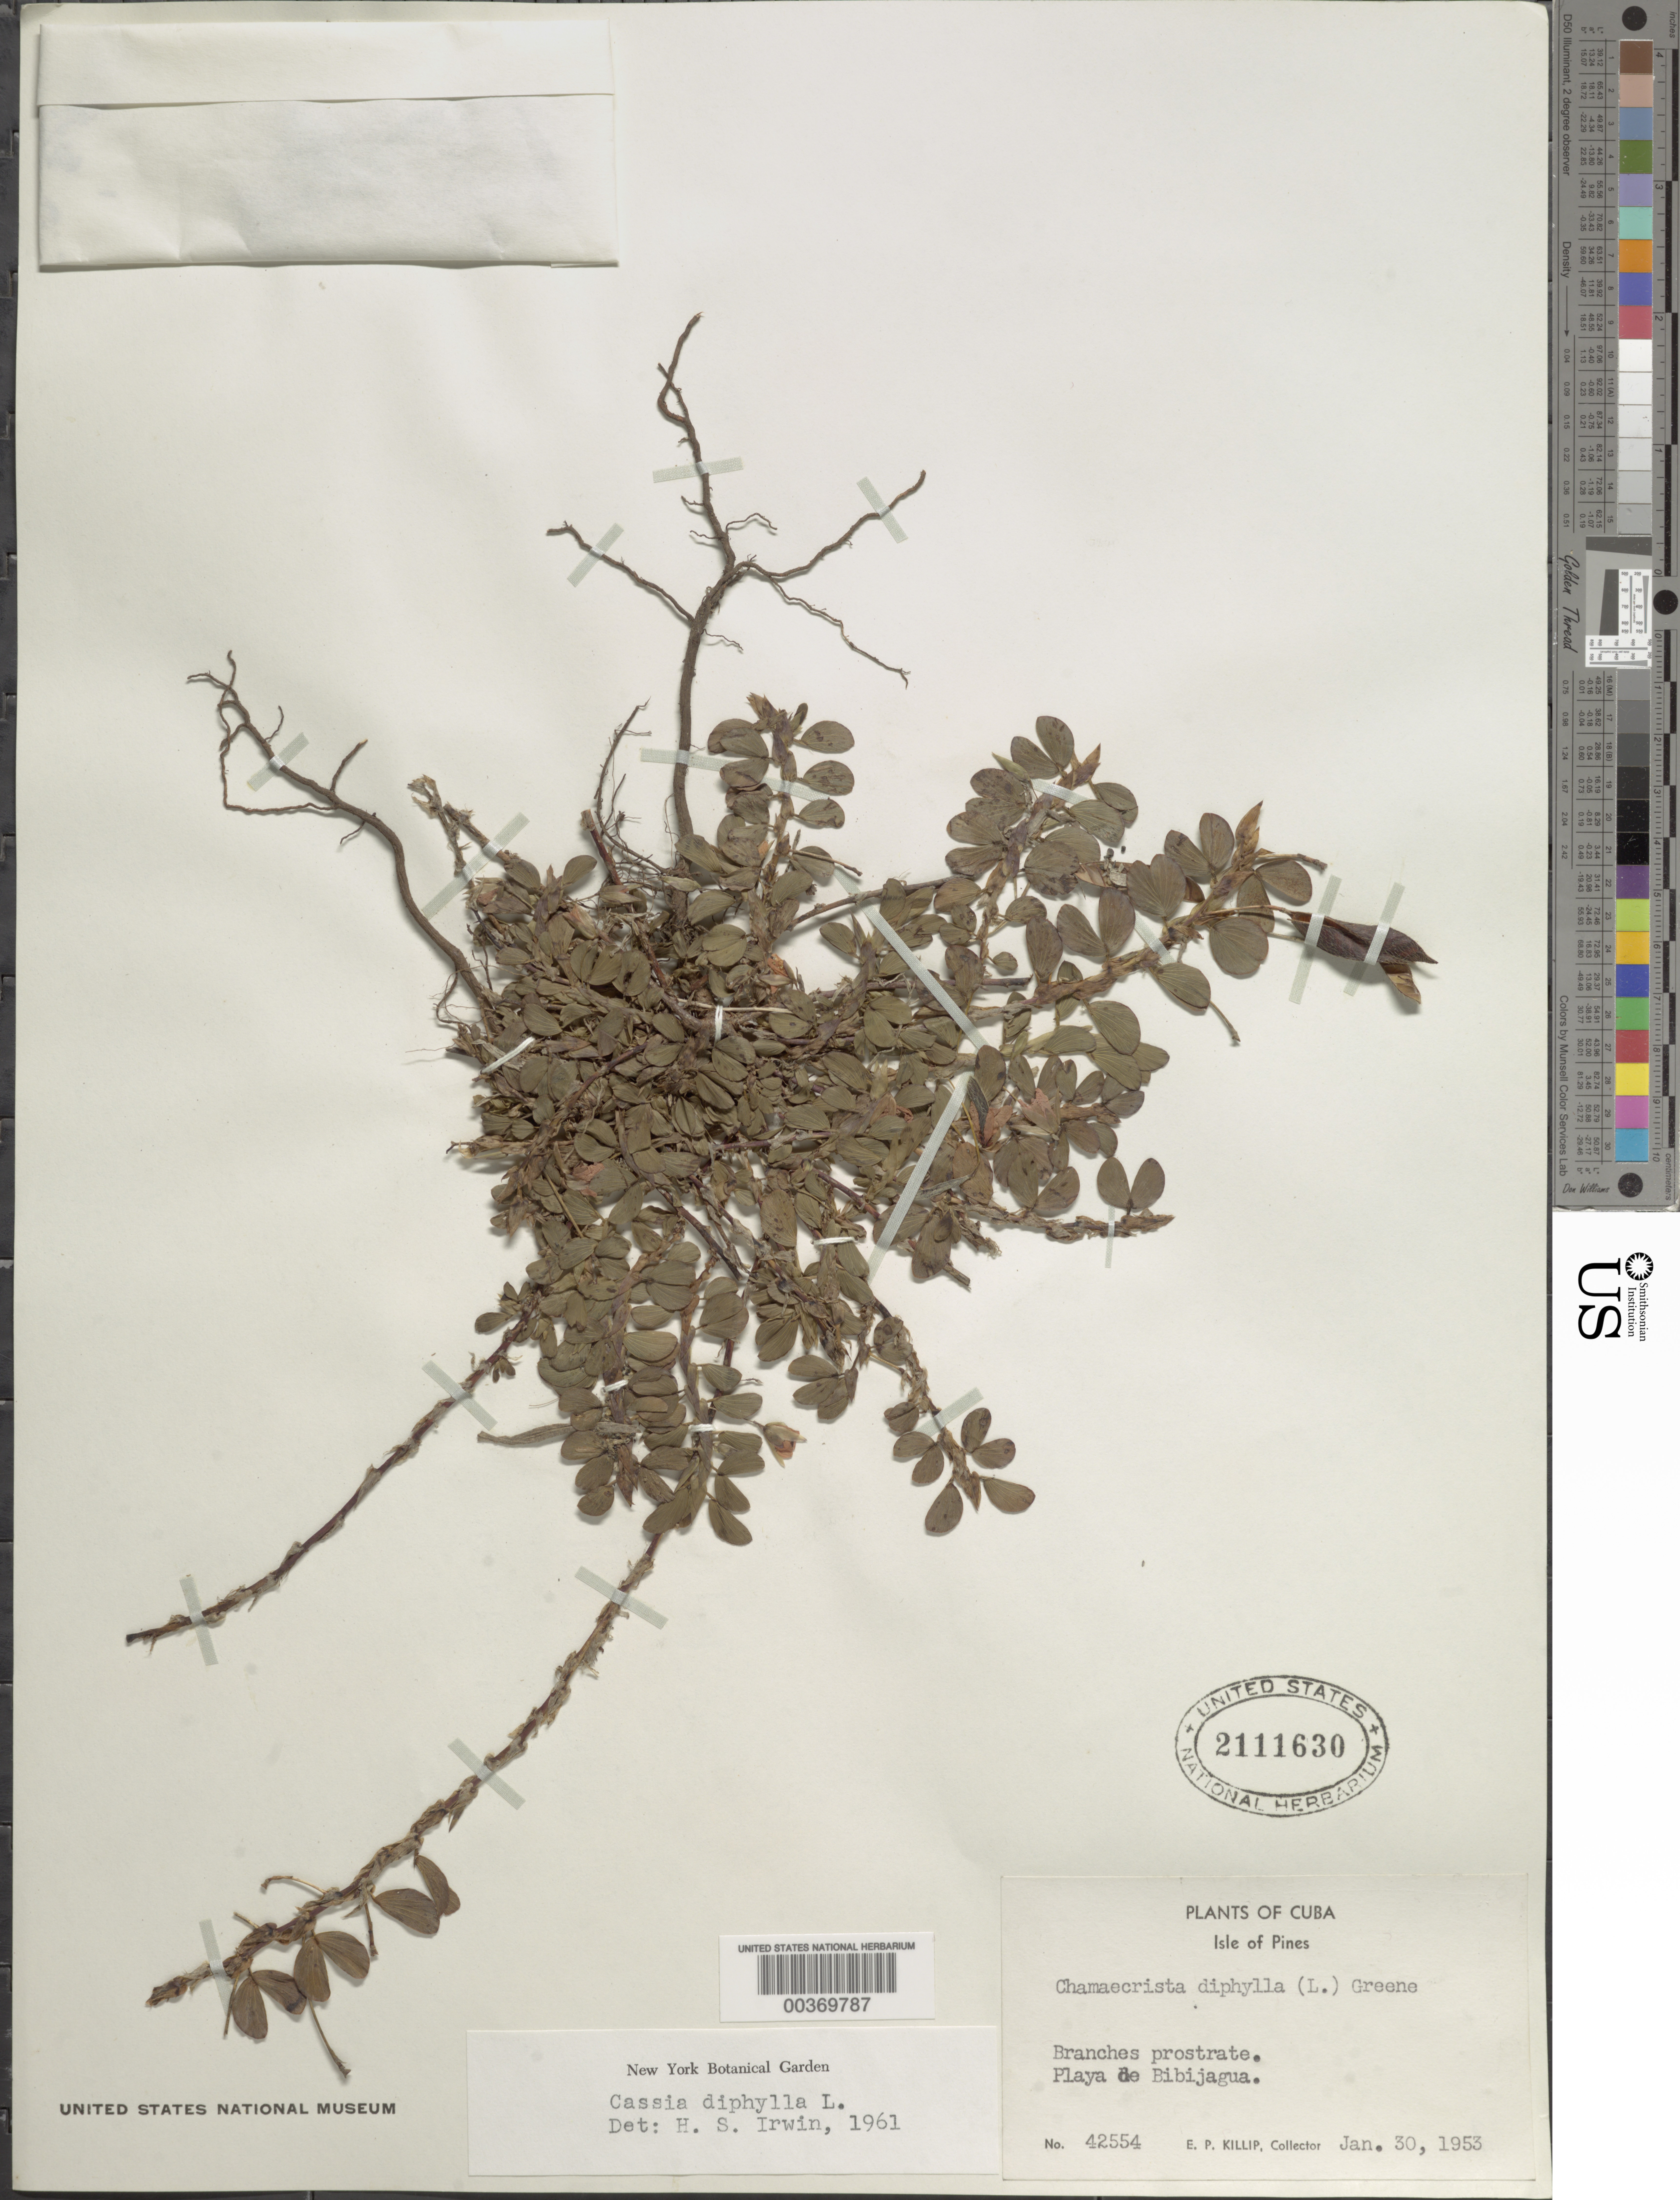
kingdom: Plantae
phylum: Tracheophyta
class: Magnoliopsida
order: Fabales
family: Fabaceae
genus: Chamaecrista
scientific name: Chamaecrista diphylla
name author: (L.) Greene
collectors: E. P. Killip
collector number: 42554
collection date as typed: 30 Jan 1953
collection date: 1953-01-30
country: Cuba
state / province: Isla de La Juventud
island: Isla de La Juventud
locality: Playa de bibijagua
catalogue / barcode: US 2111630